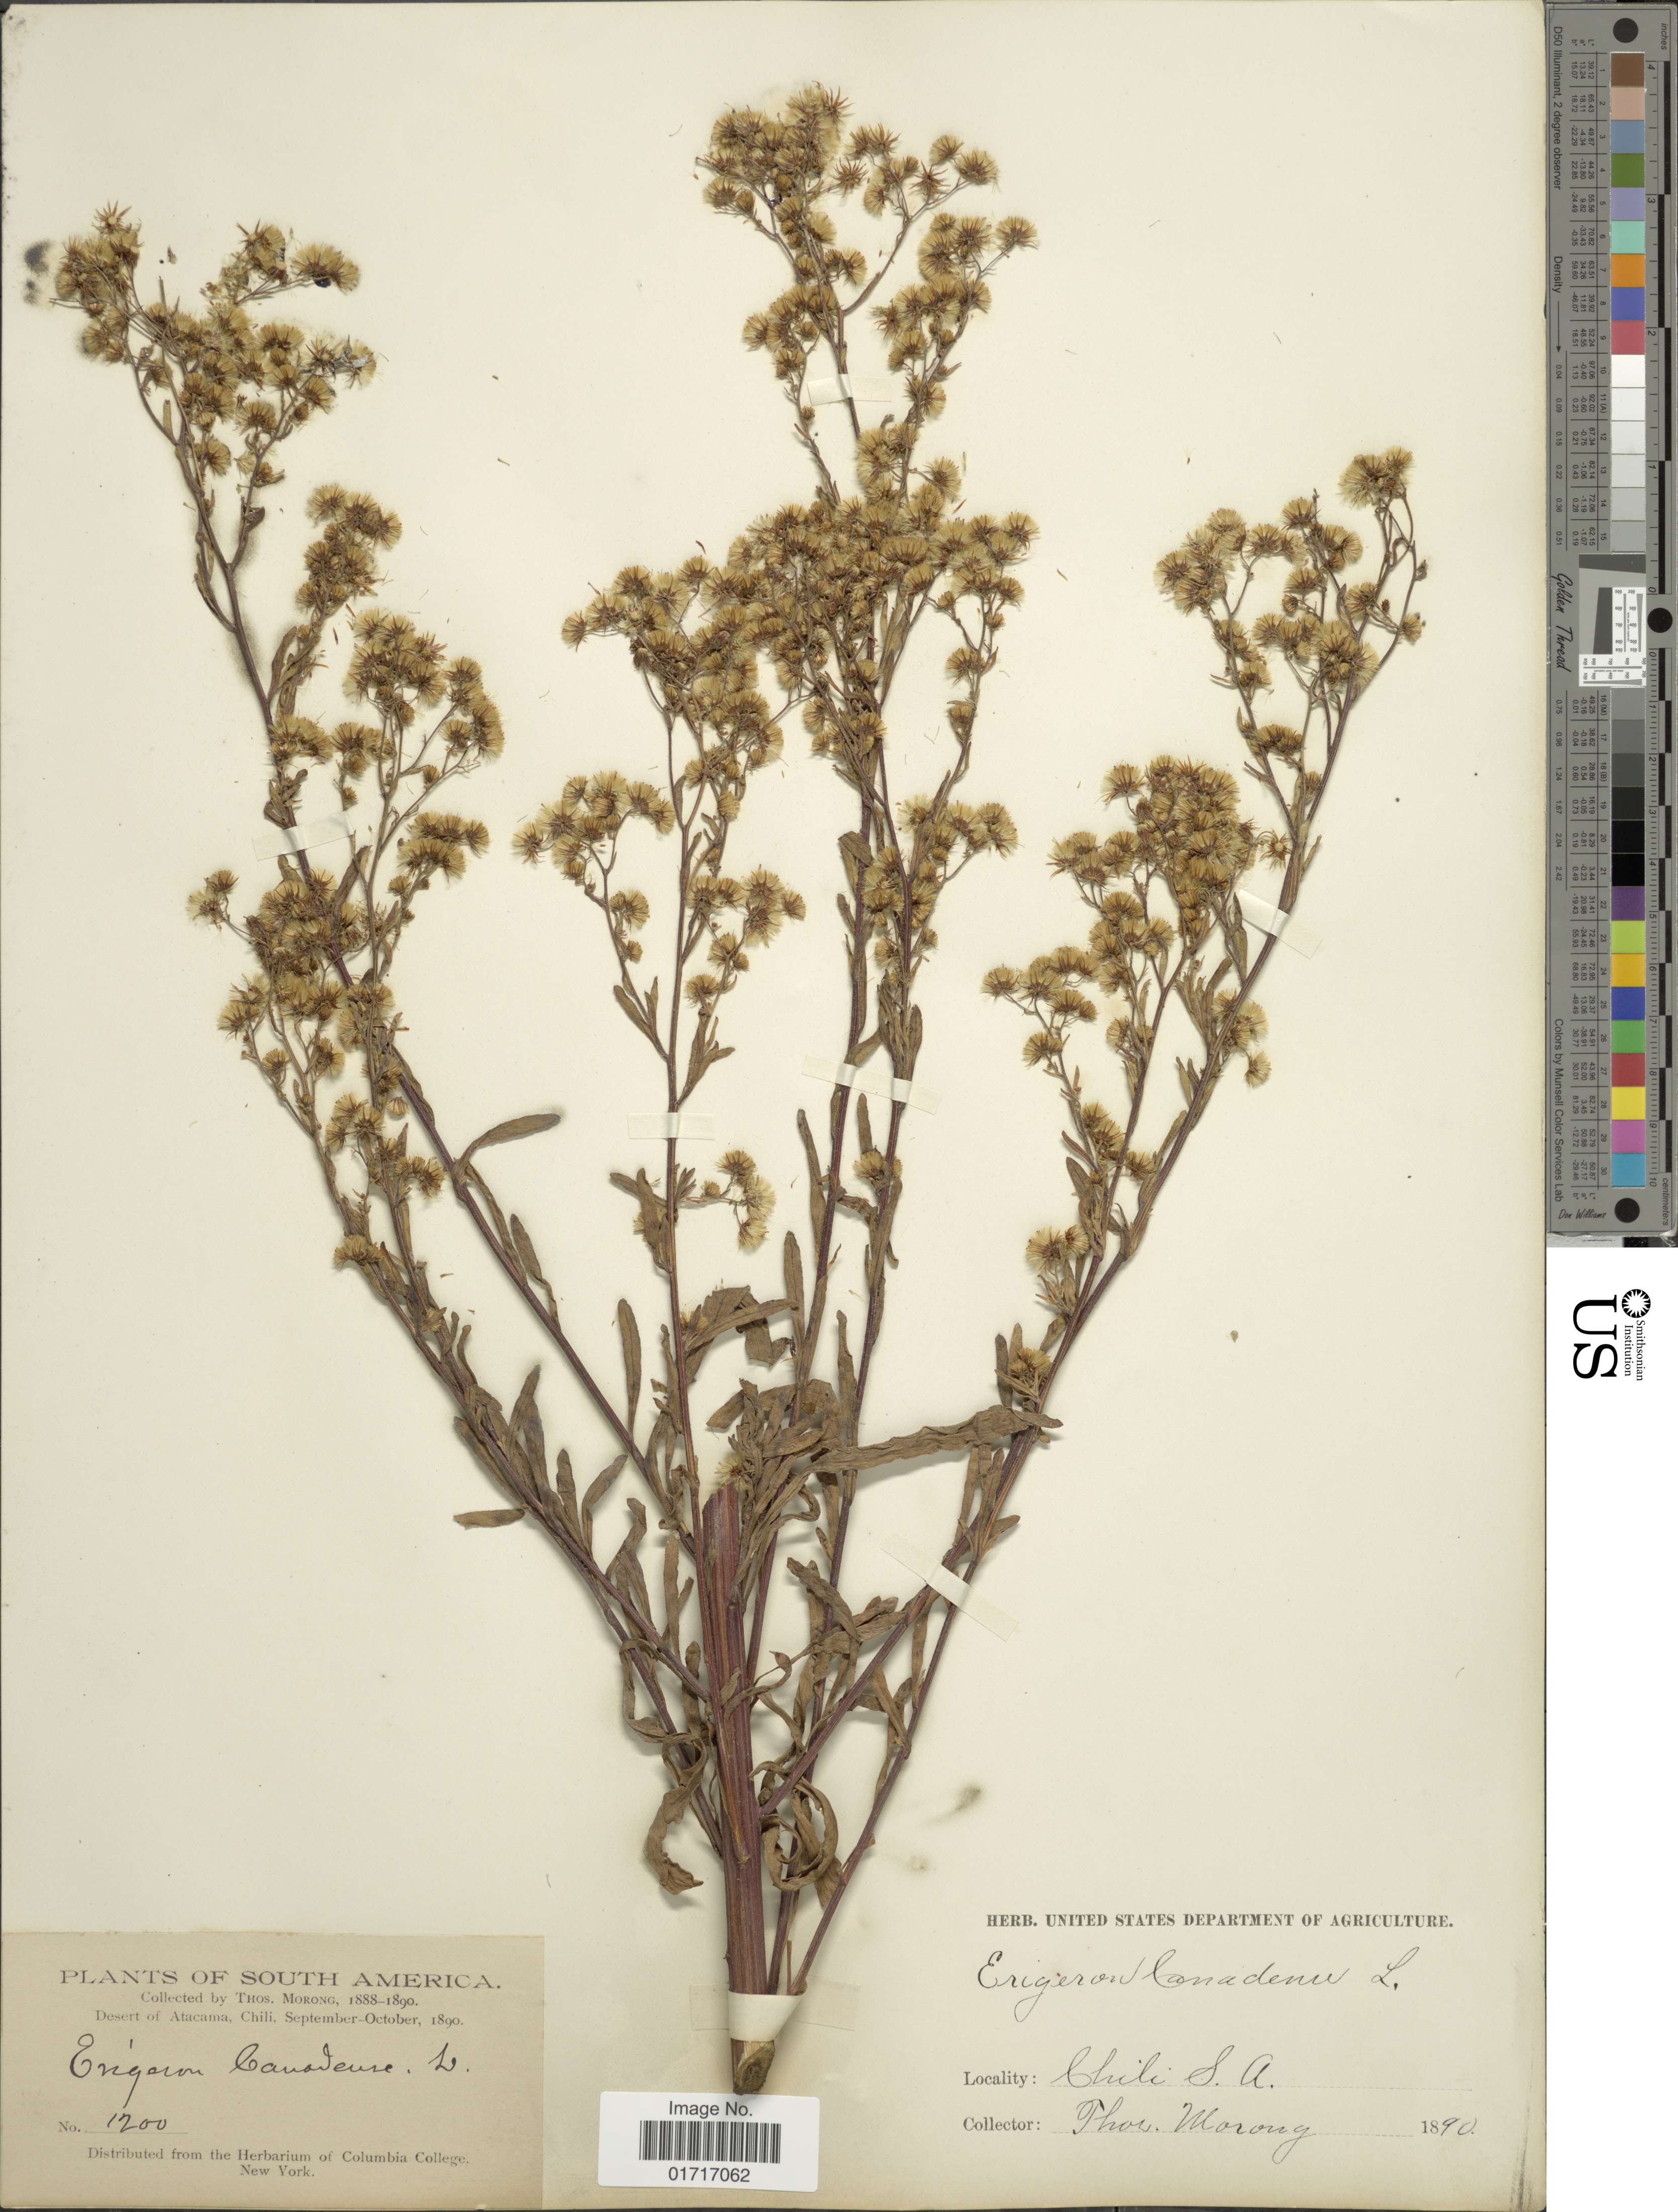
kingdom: Plantae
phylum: Tracheophyta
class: Magnoliopsida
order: Asterales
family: Asteraceae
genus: Conyza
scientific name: Conyza canadensis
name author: (L.) Cronq.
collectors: ex herb. T. Morong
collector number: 1200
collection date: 1890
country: Chile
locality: South America. Desert of Atacama, Chili.